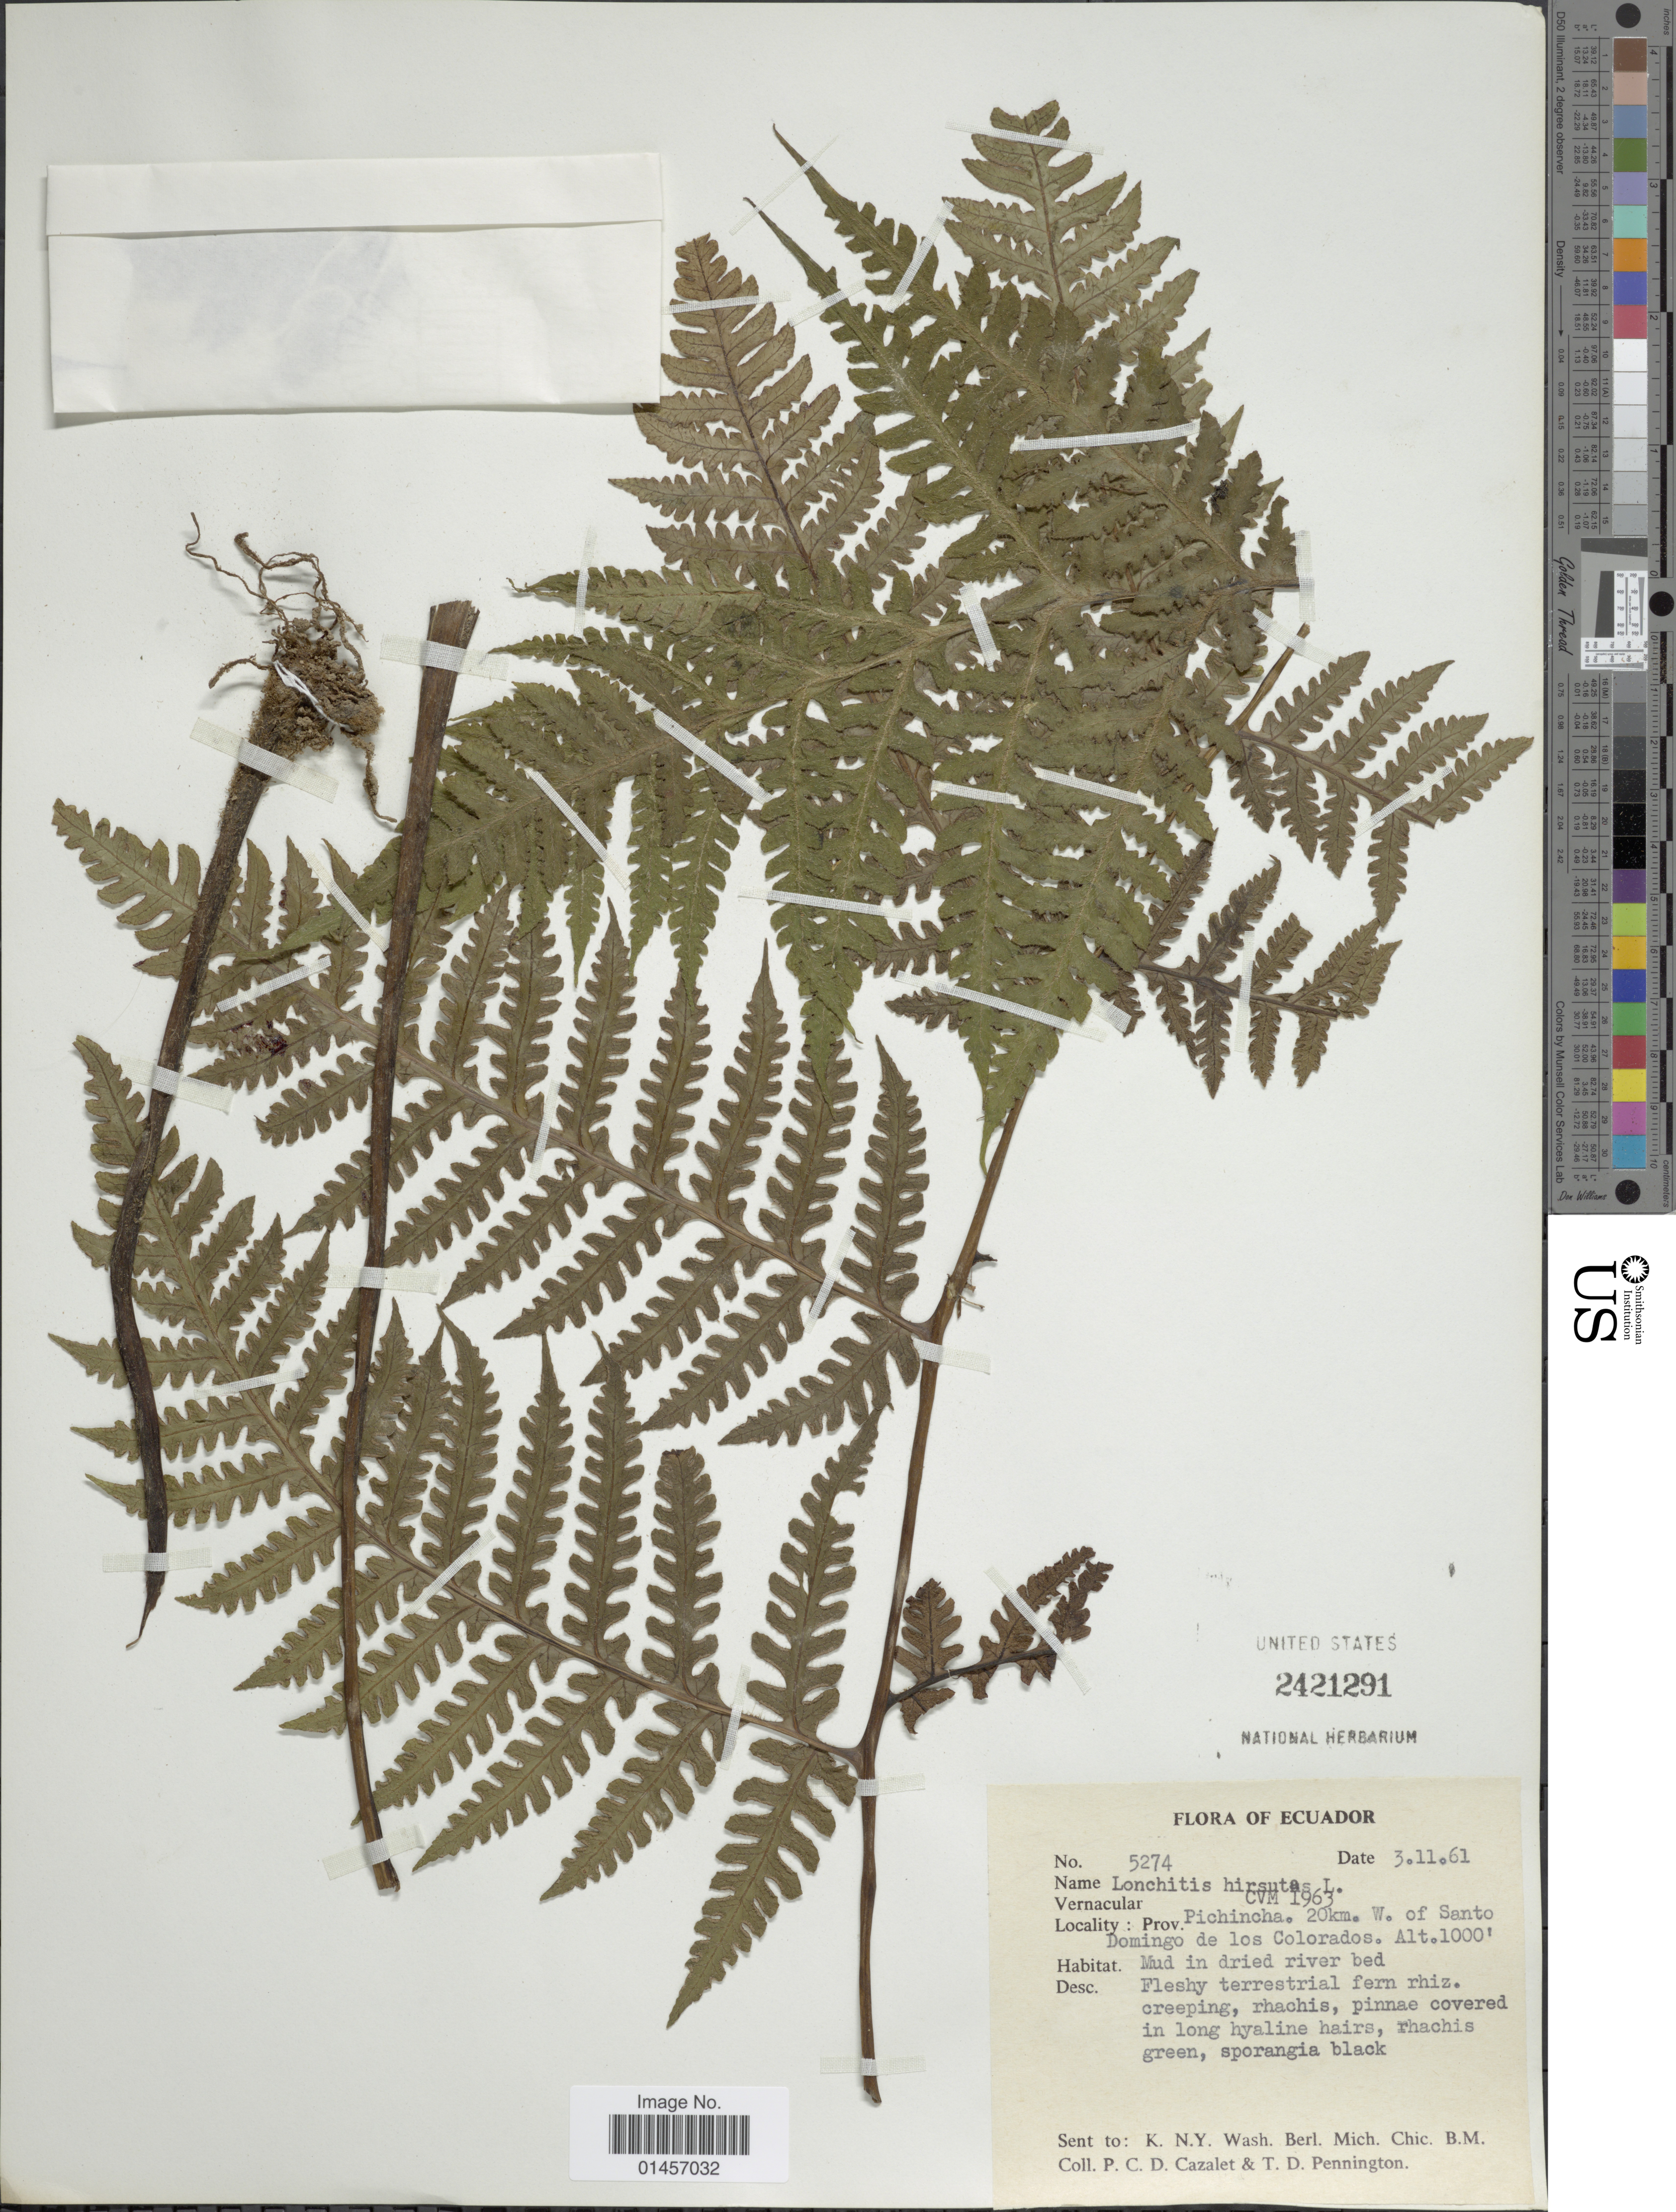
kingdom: Plantae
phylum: Tracheophyta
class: Polypodiopsida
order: Polypodiales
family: Lonchitidaceae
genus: Lonchitis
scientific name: Lonchitis hirsuta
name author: L.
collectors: P. C. D. Cazalet & T. D. Pennington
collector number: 5274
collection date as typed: Transcribed d/m/y: 3/11/61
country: Ecuador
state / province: Pichincha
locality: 20 km. W. of Santo Domingo de los Colorados.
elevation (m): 305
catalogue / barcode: US 2421291